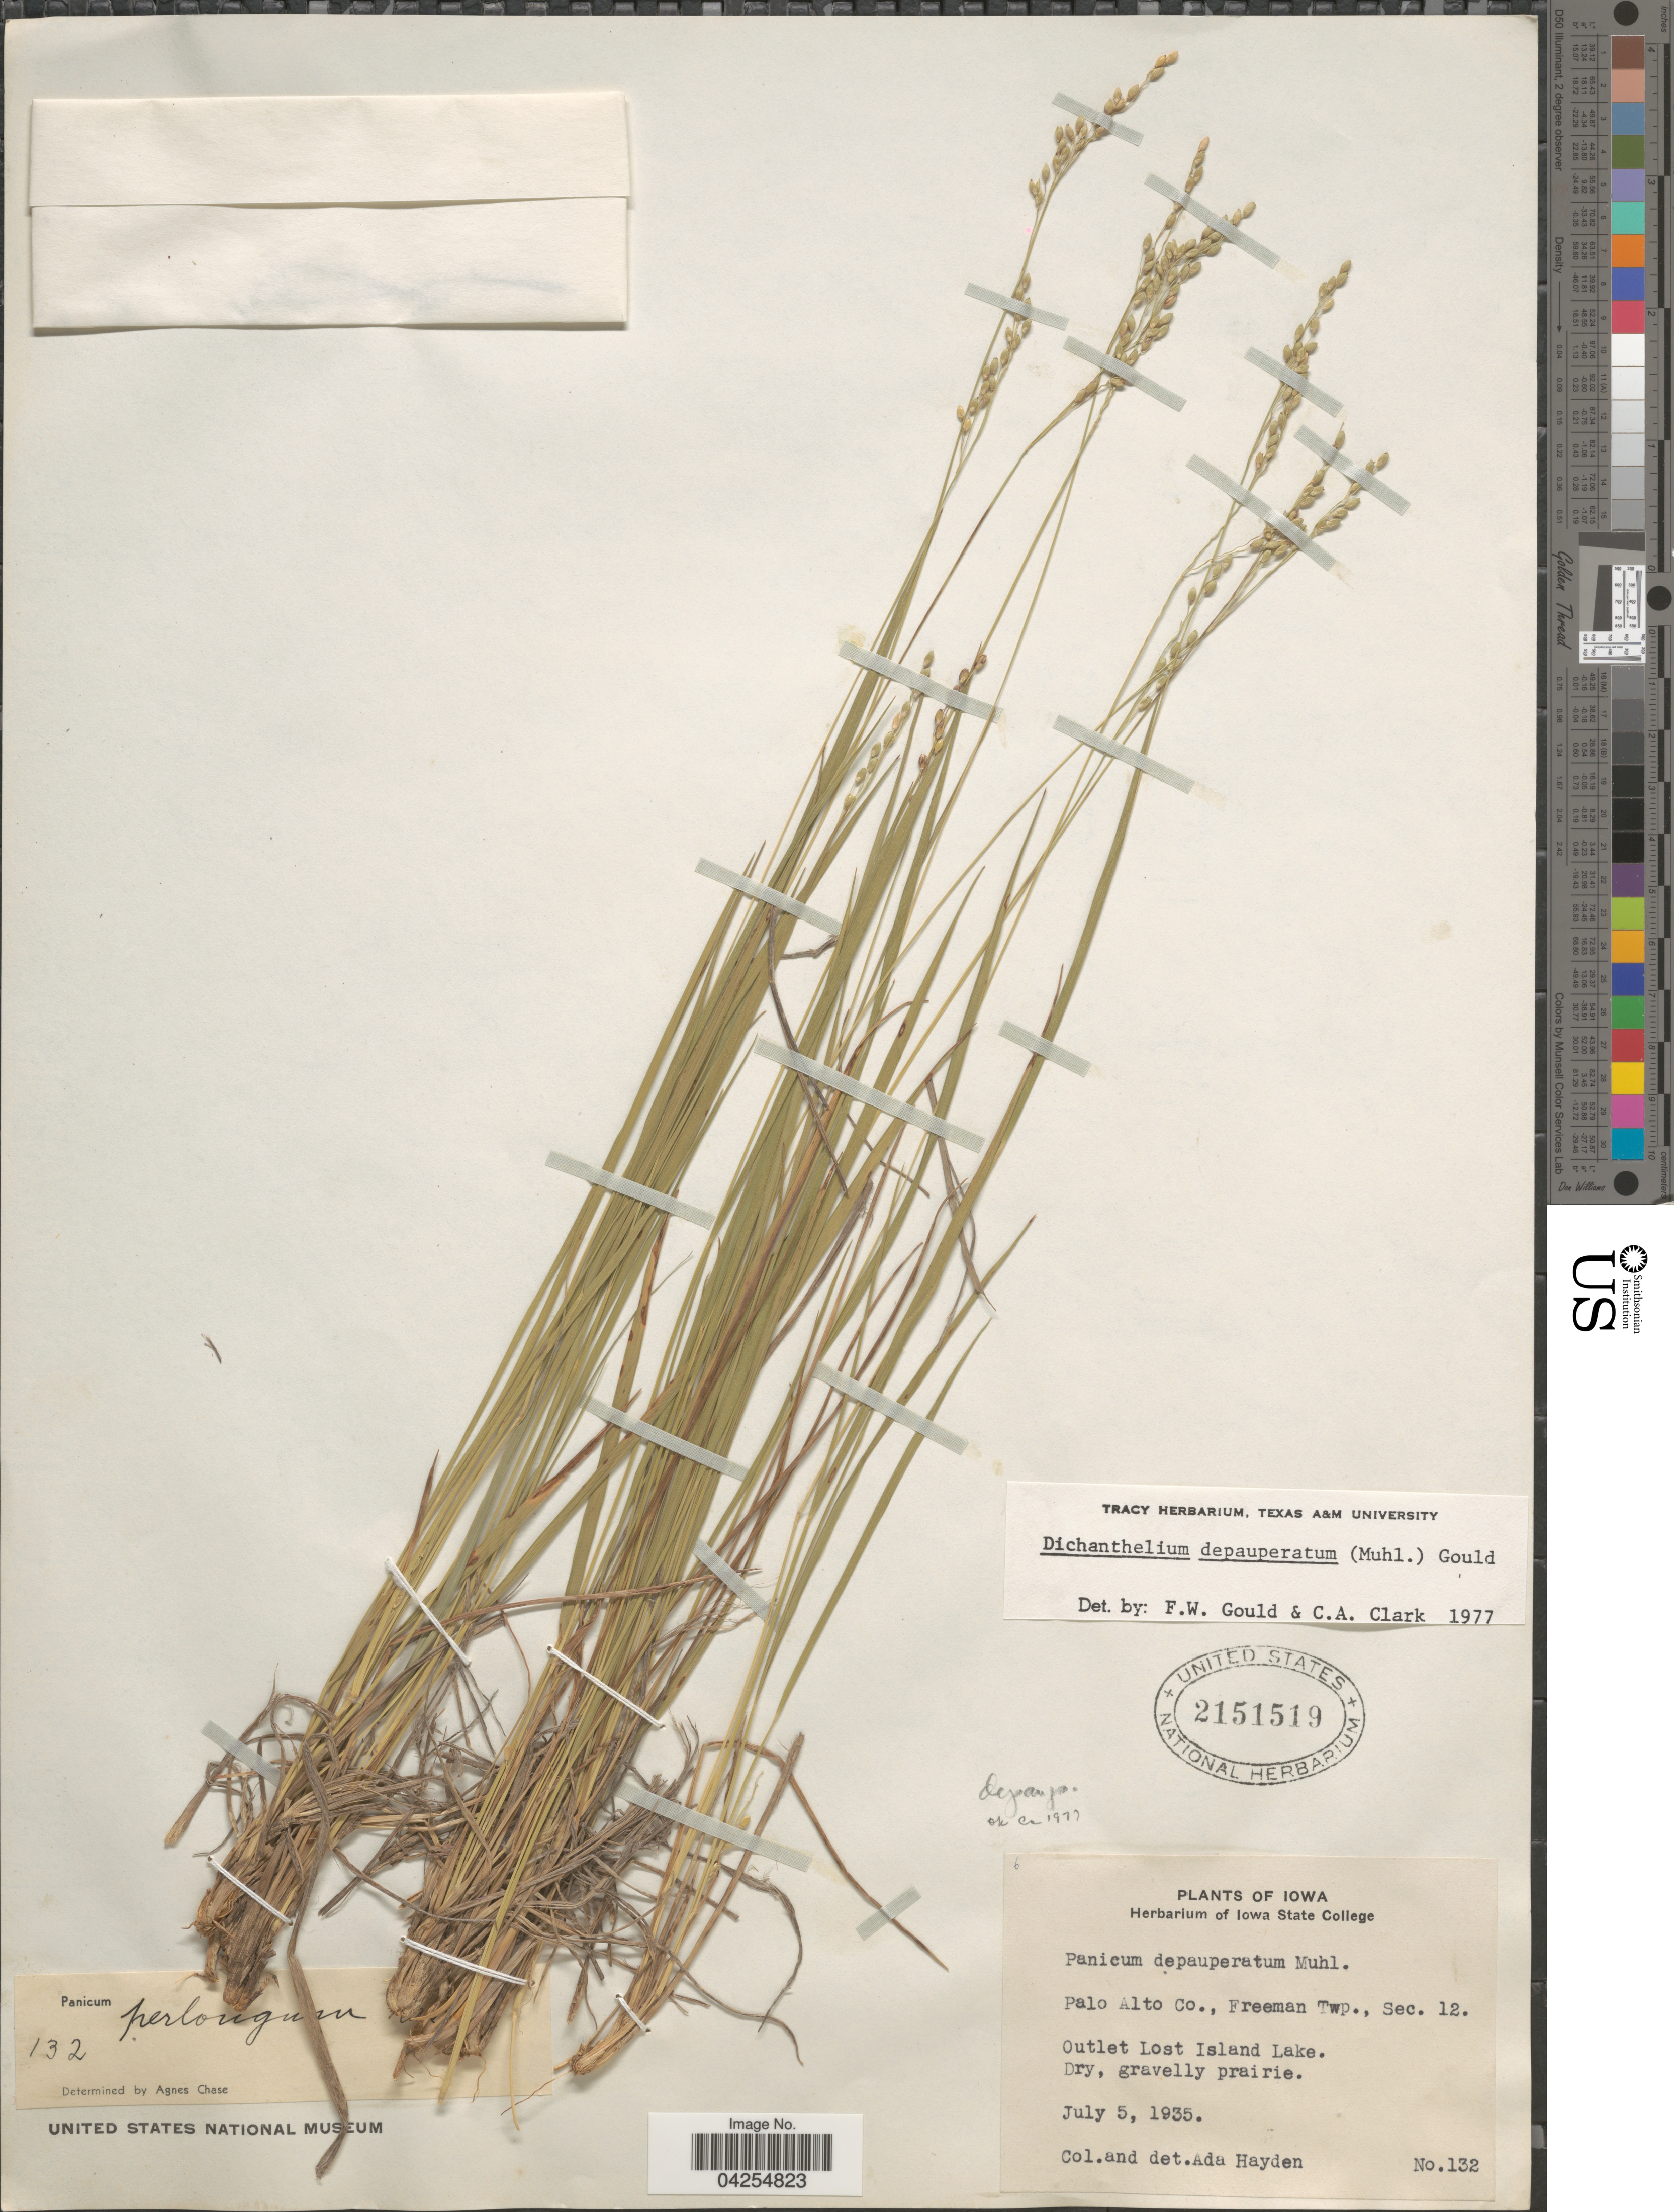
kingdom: Plantae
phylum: Tracheophyta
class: Liliopsida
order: Poales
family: Poaceae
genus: Dichanthelium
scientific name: Dichanthelium depauperatum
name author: (Muhl.) Gould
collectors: Ada Hayden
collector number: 132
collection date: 1935-07-05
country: United States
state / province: Iowa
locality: Palo Alto Co., Freeman Twp., Sec. 12. Outlet Lost Island Lake.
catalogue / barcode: US 2151519